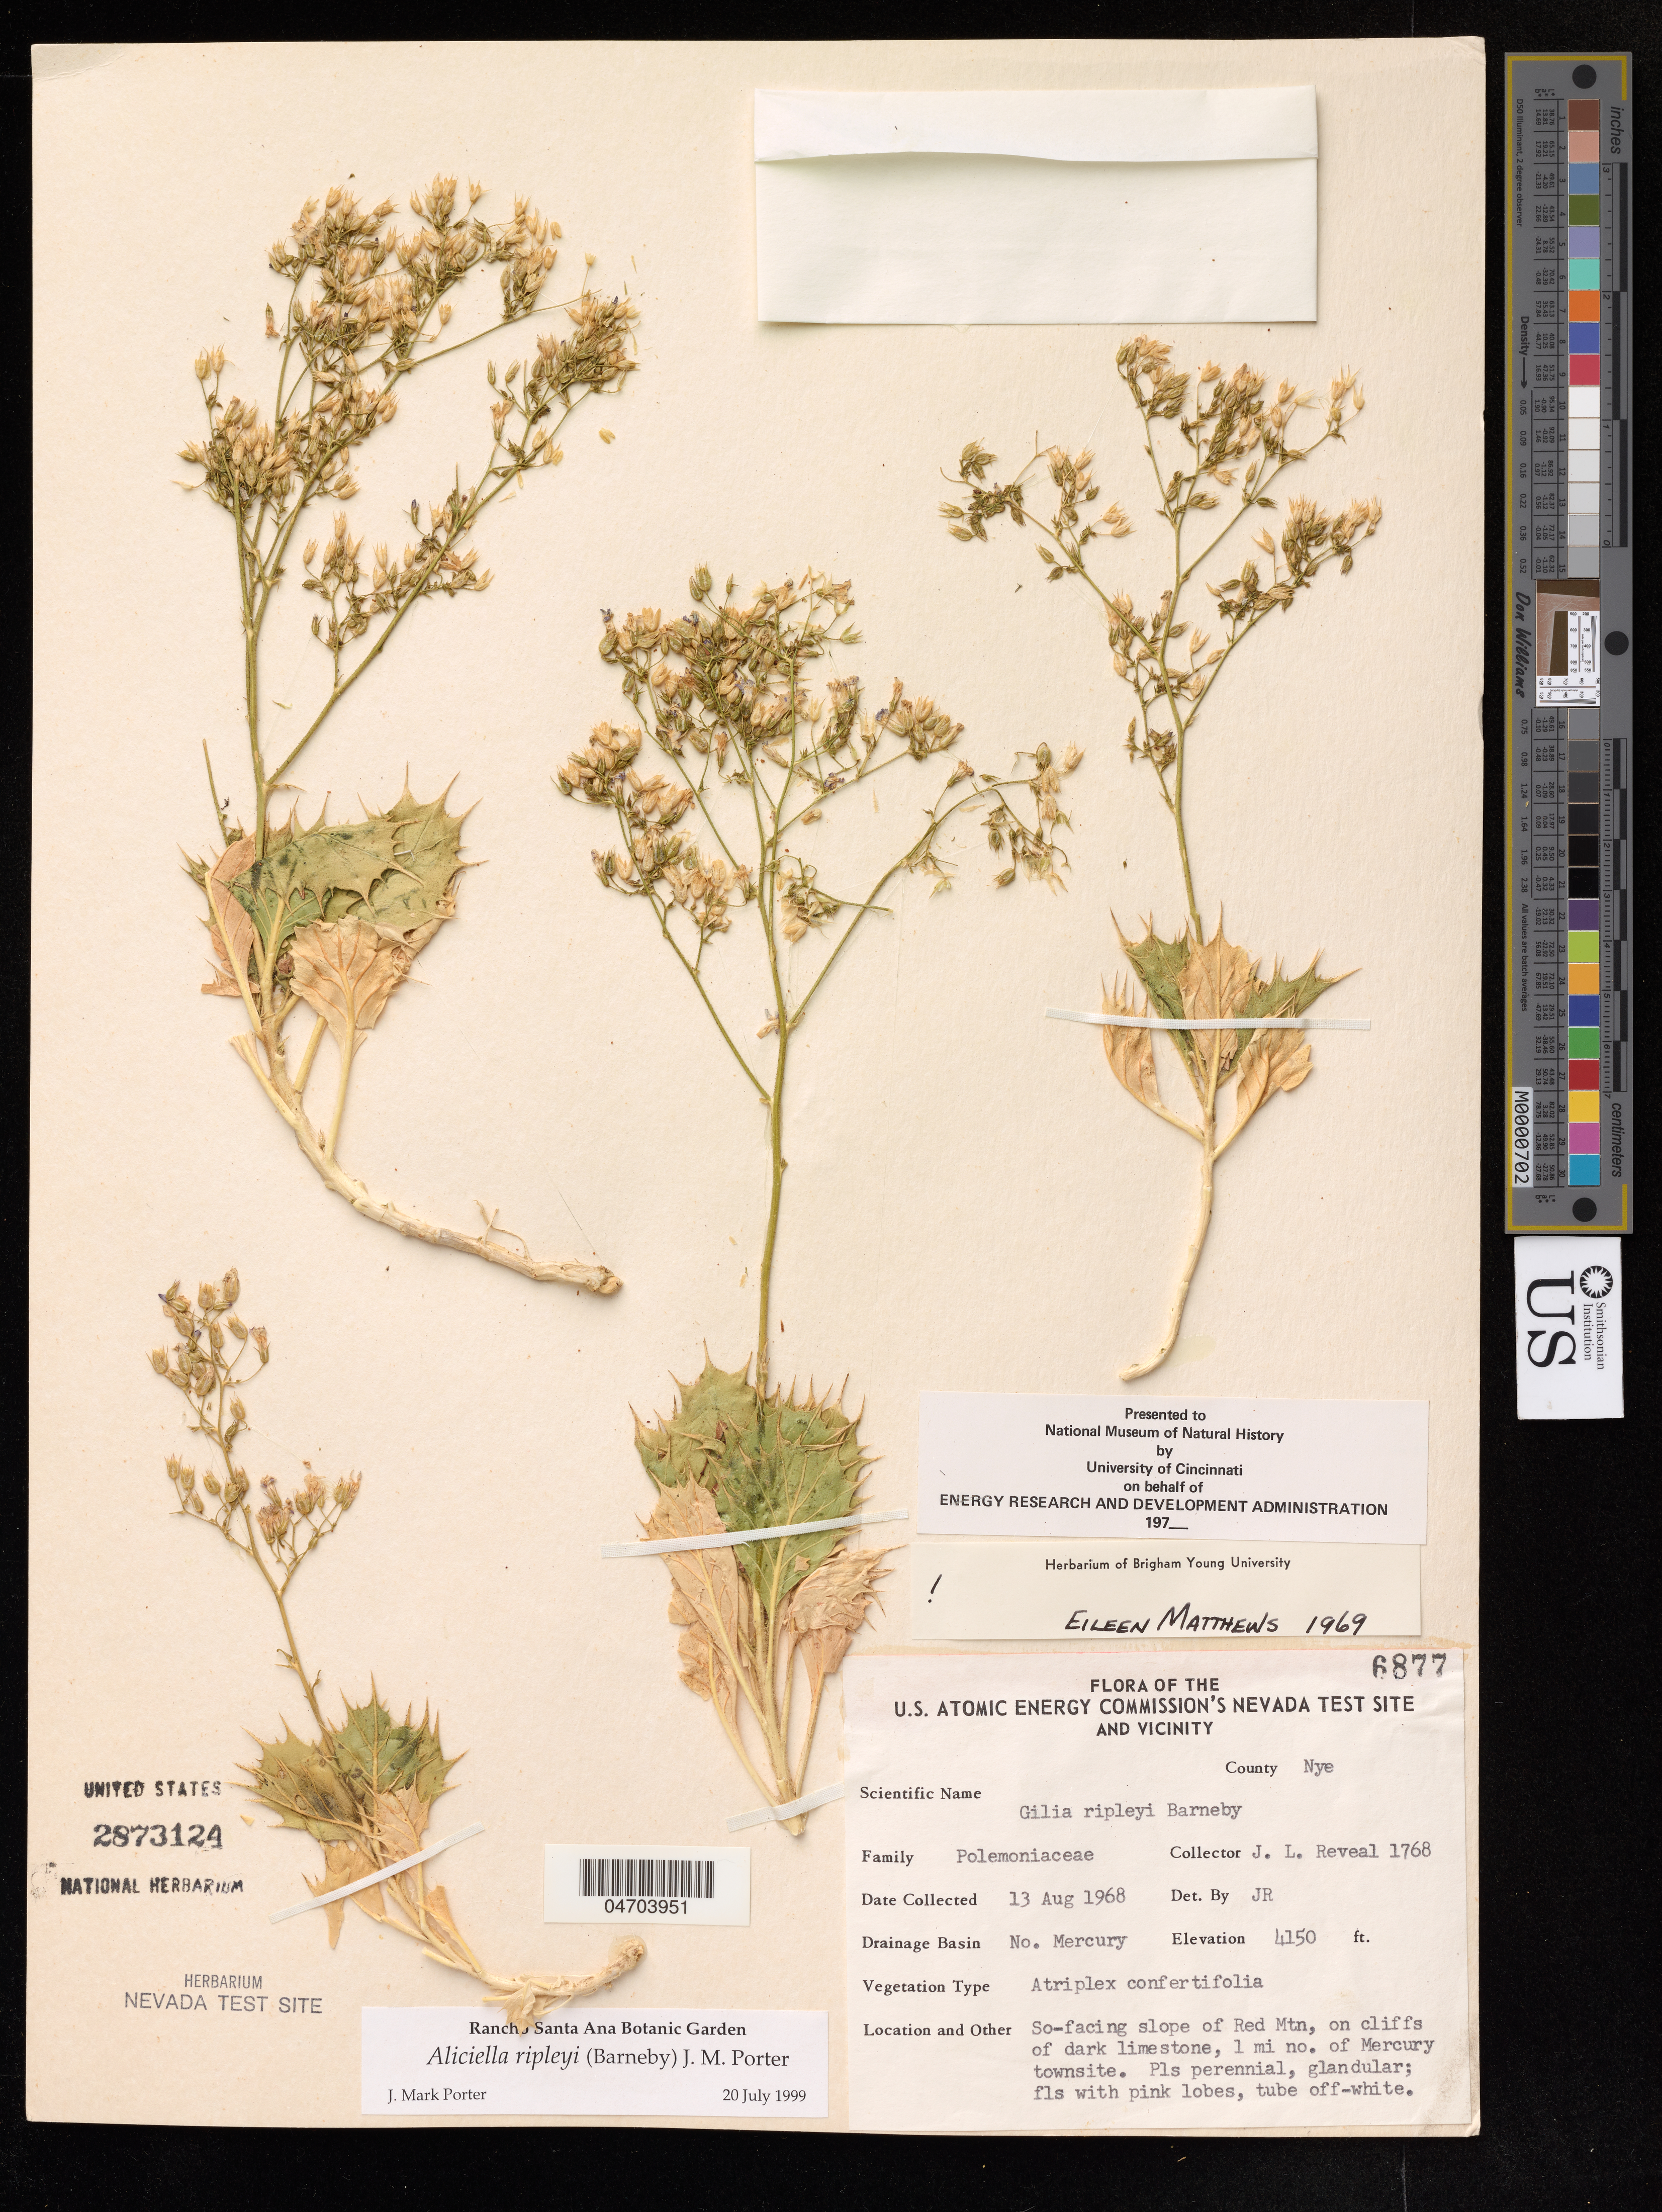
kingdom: Plantae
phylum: Tracheophyta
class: Magnoliopsida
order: Ericales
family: Polemoniaceae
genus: Aliciella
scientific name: Aliciella ripleyi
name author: (Barneby) J.M. Porter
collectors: J. Reveal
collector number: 1768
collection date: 1968-08-13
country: United States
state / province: Nevada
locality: County: Nye, So-facing slope of Red Mtn, on cliffs of dark limestone, 1 mi no. of Mercury townsite.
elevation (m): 1265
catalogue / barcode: US 2873124